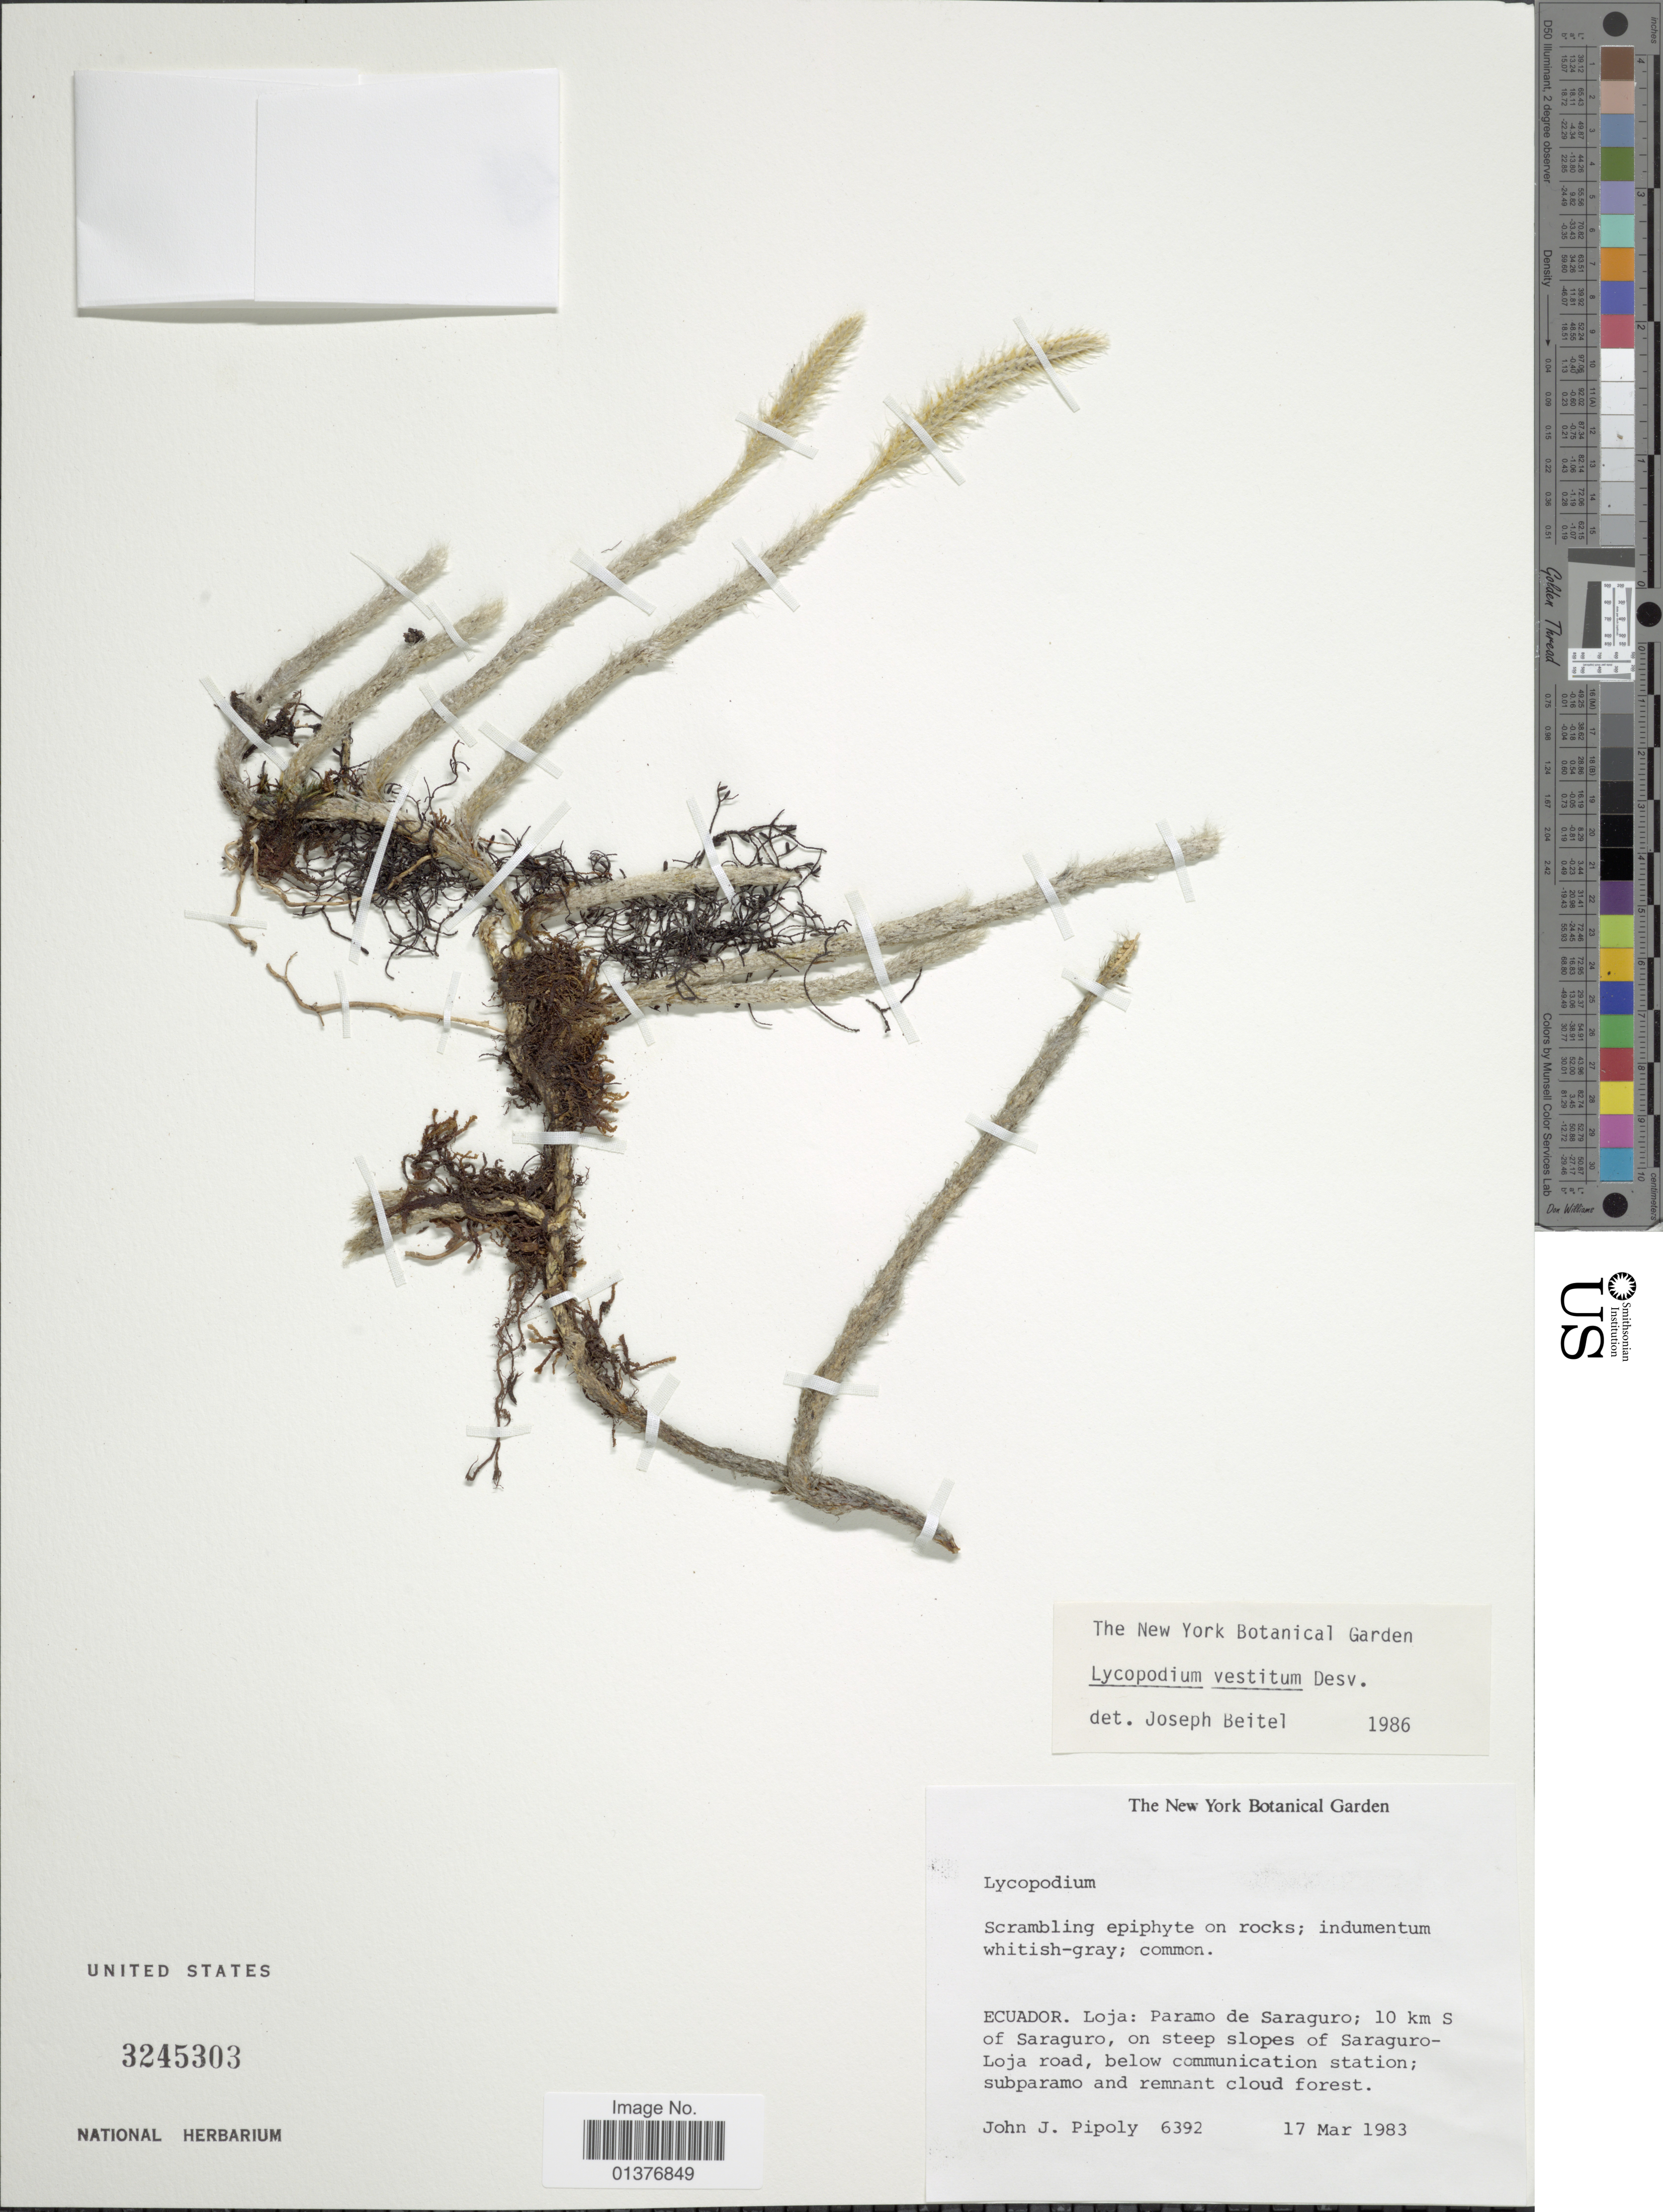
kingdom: Plantae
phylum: Tracheophyta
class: Lycopodiopsida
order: Lycopodiales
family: Lycopodiaceae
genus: Lycopodium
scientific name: Lycopodium vestitum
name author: Desv. ex Poir.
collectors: J. J. Pipoly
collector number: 6392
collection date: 1983-03-17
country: Ecuador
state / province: Loja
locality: Paramo de Saraguro; 10km S of Saraguro, on steep slopes of Saraguro-Loja road, below communication station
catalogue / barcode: US 3245303